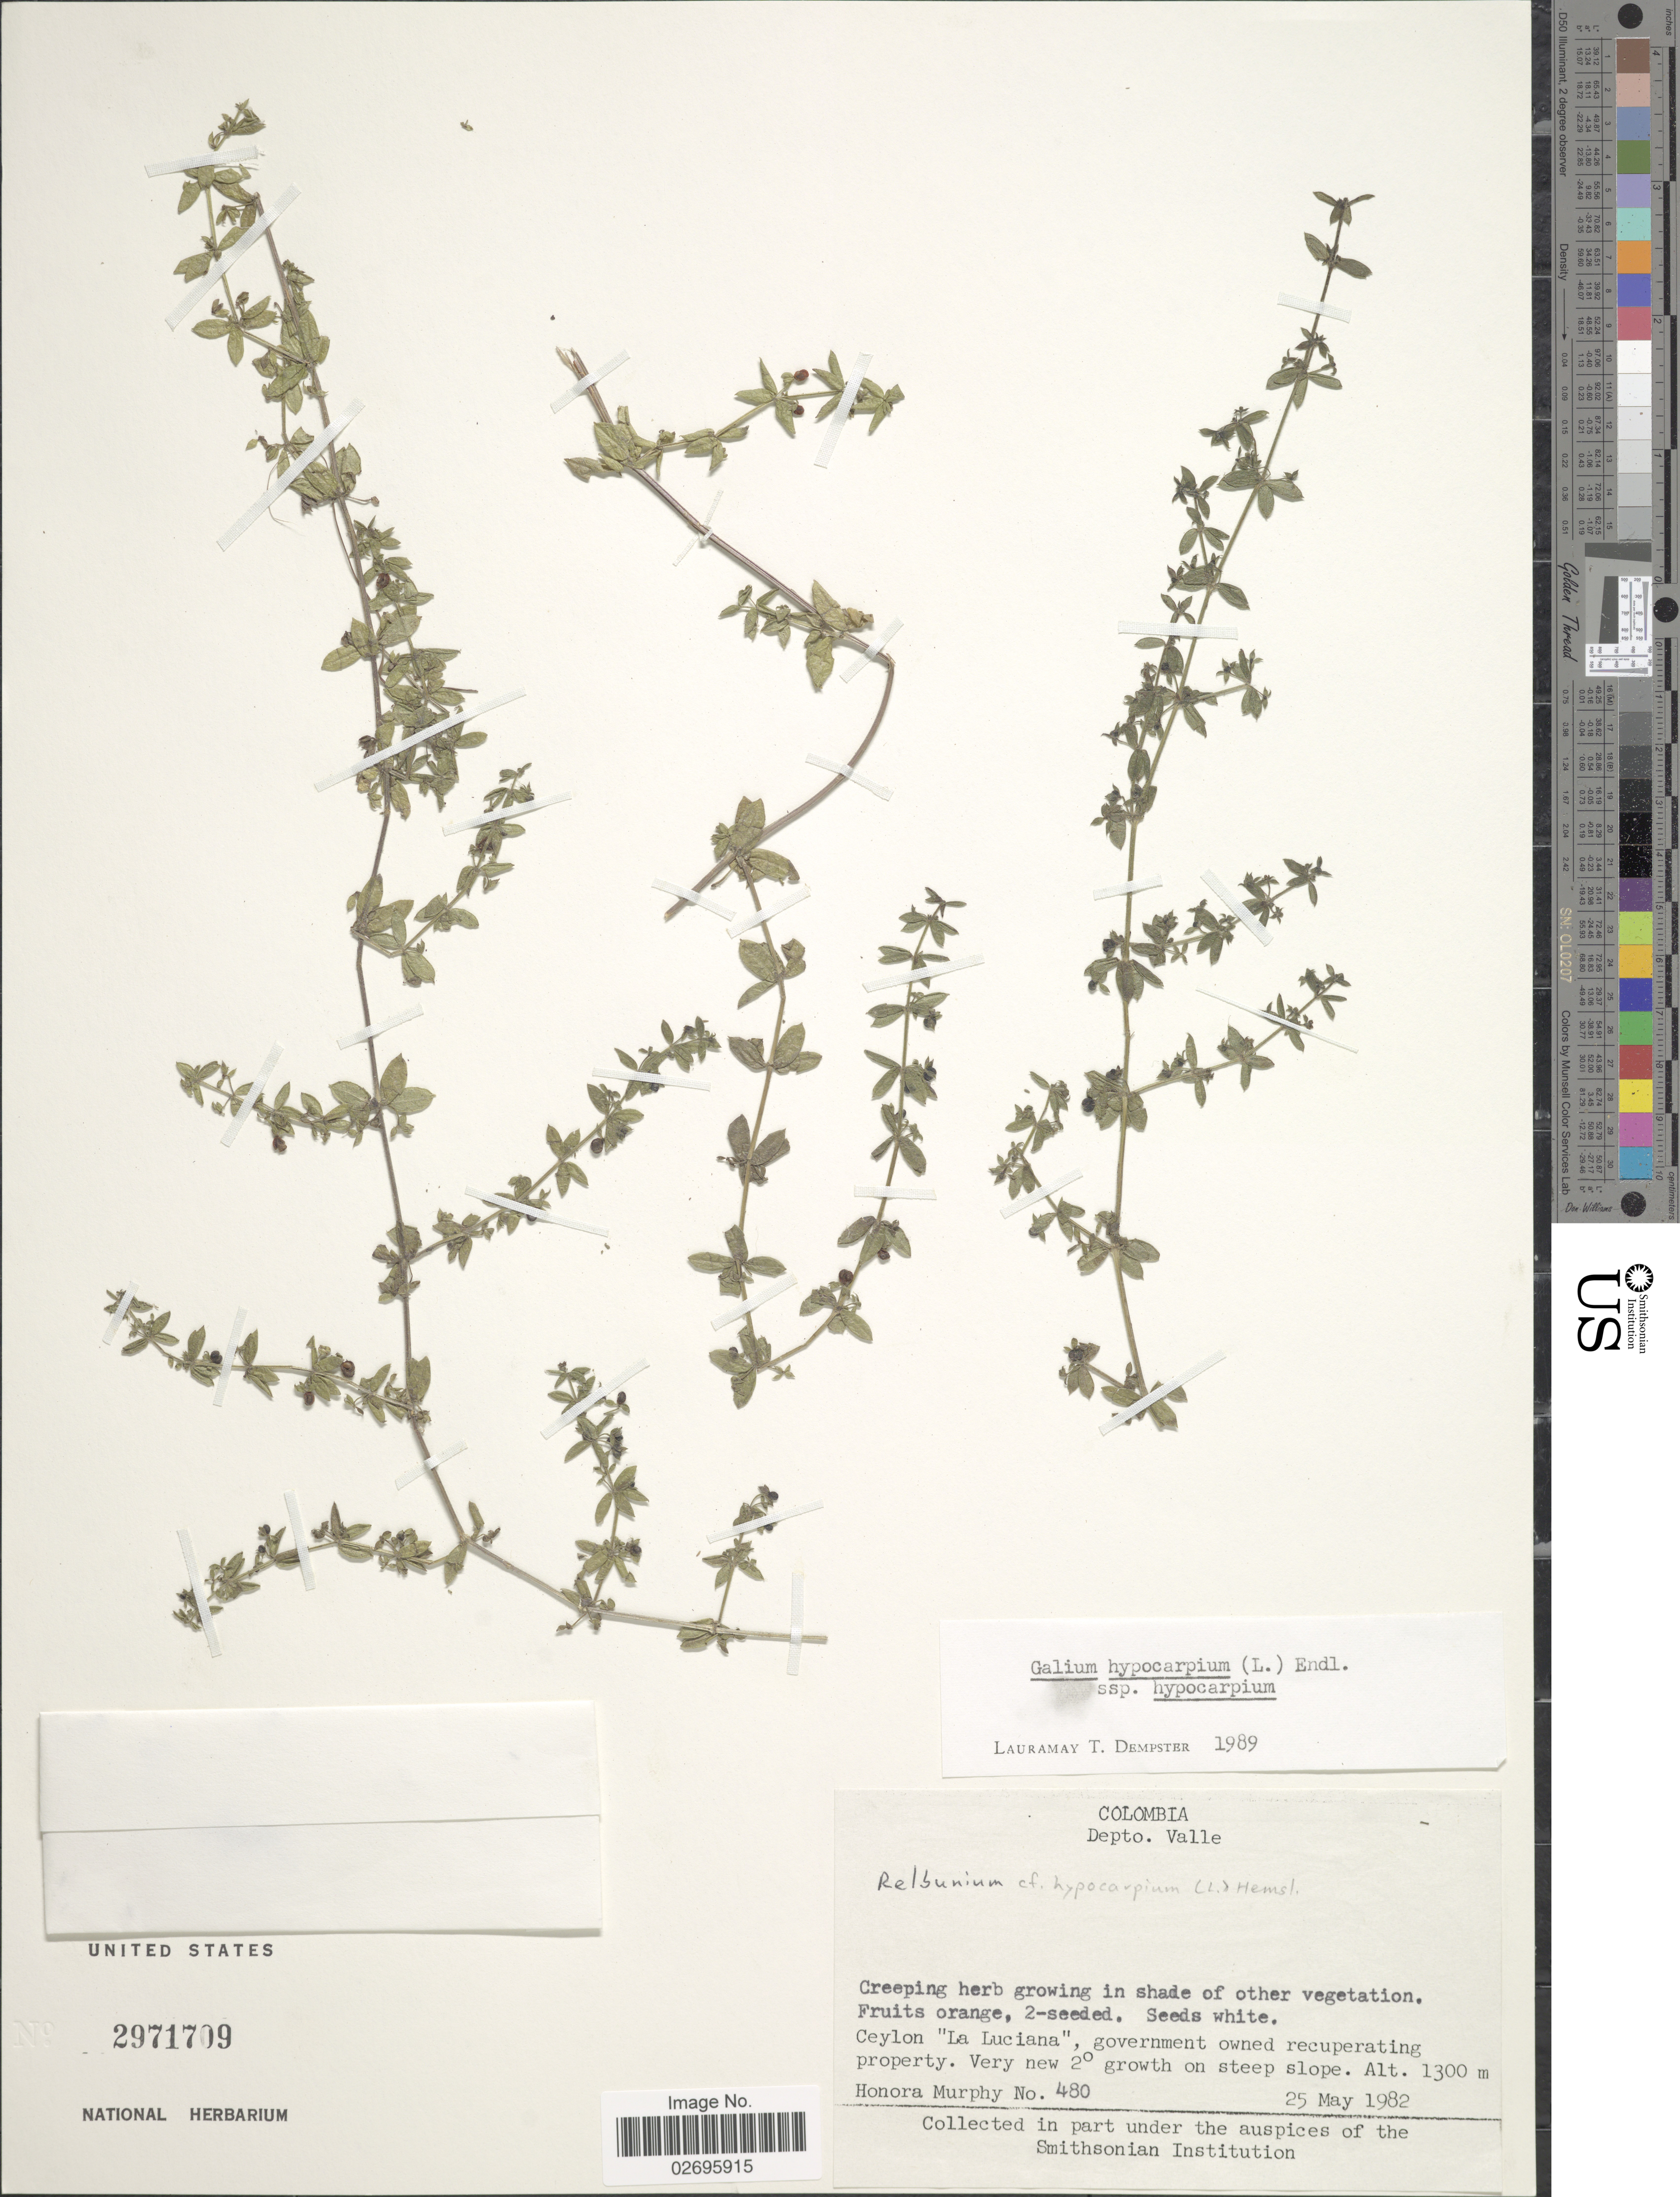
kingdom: Plantae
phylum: Tracheophyta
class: Magnoliopsida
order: Gentianales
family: Rubiaceae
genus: Galium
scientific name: Galium hypocarpium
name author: (L.) Endl. ex Griseb.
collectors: H. Murphy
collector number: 480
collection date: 1982-05-25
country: Colombia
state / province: Valle del Cauca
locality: Depto. Valle, Ceylon 'La Luciana'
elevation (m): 1300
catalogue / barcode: US 2971709